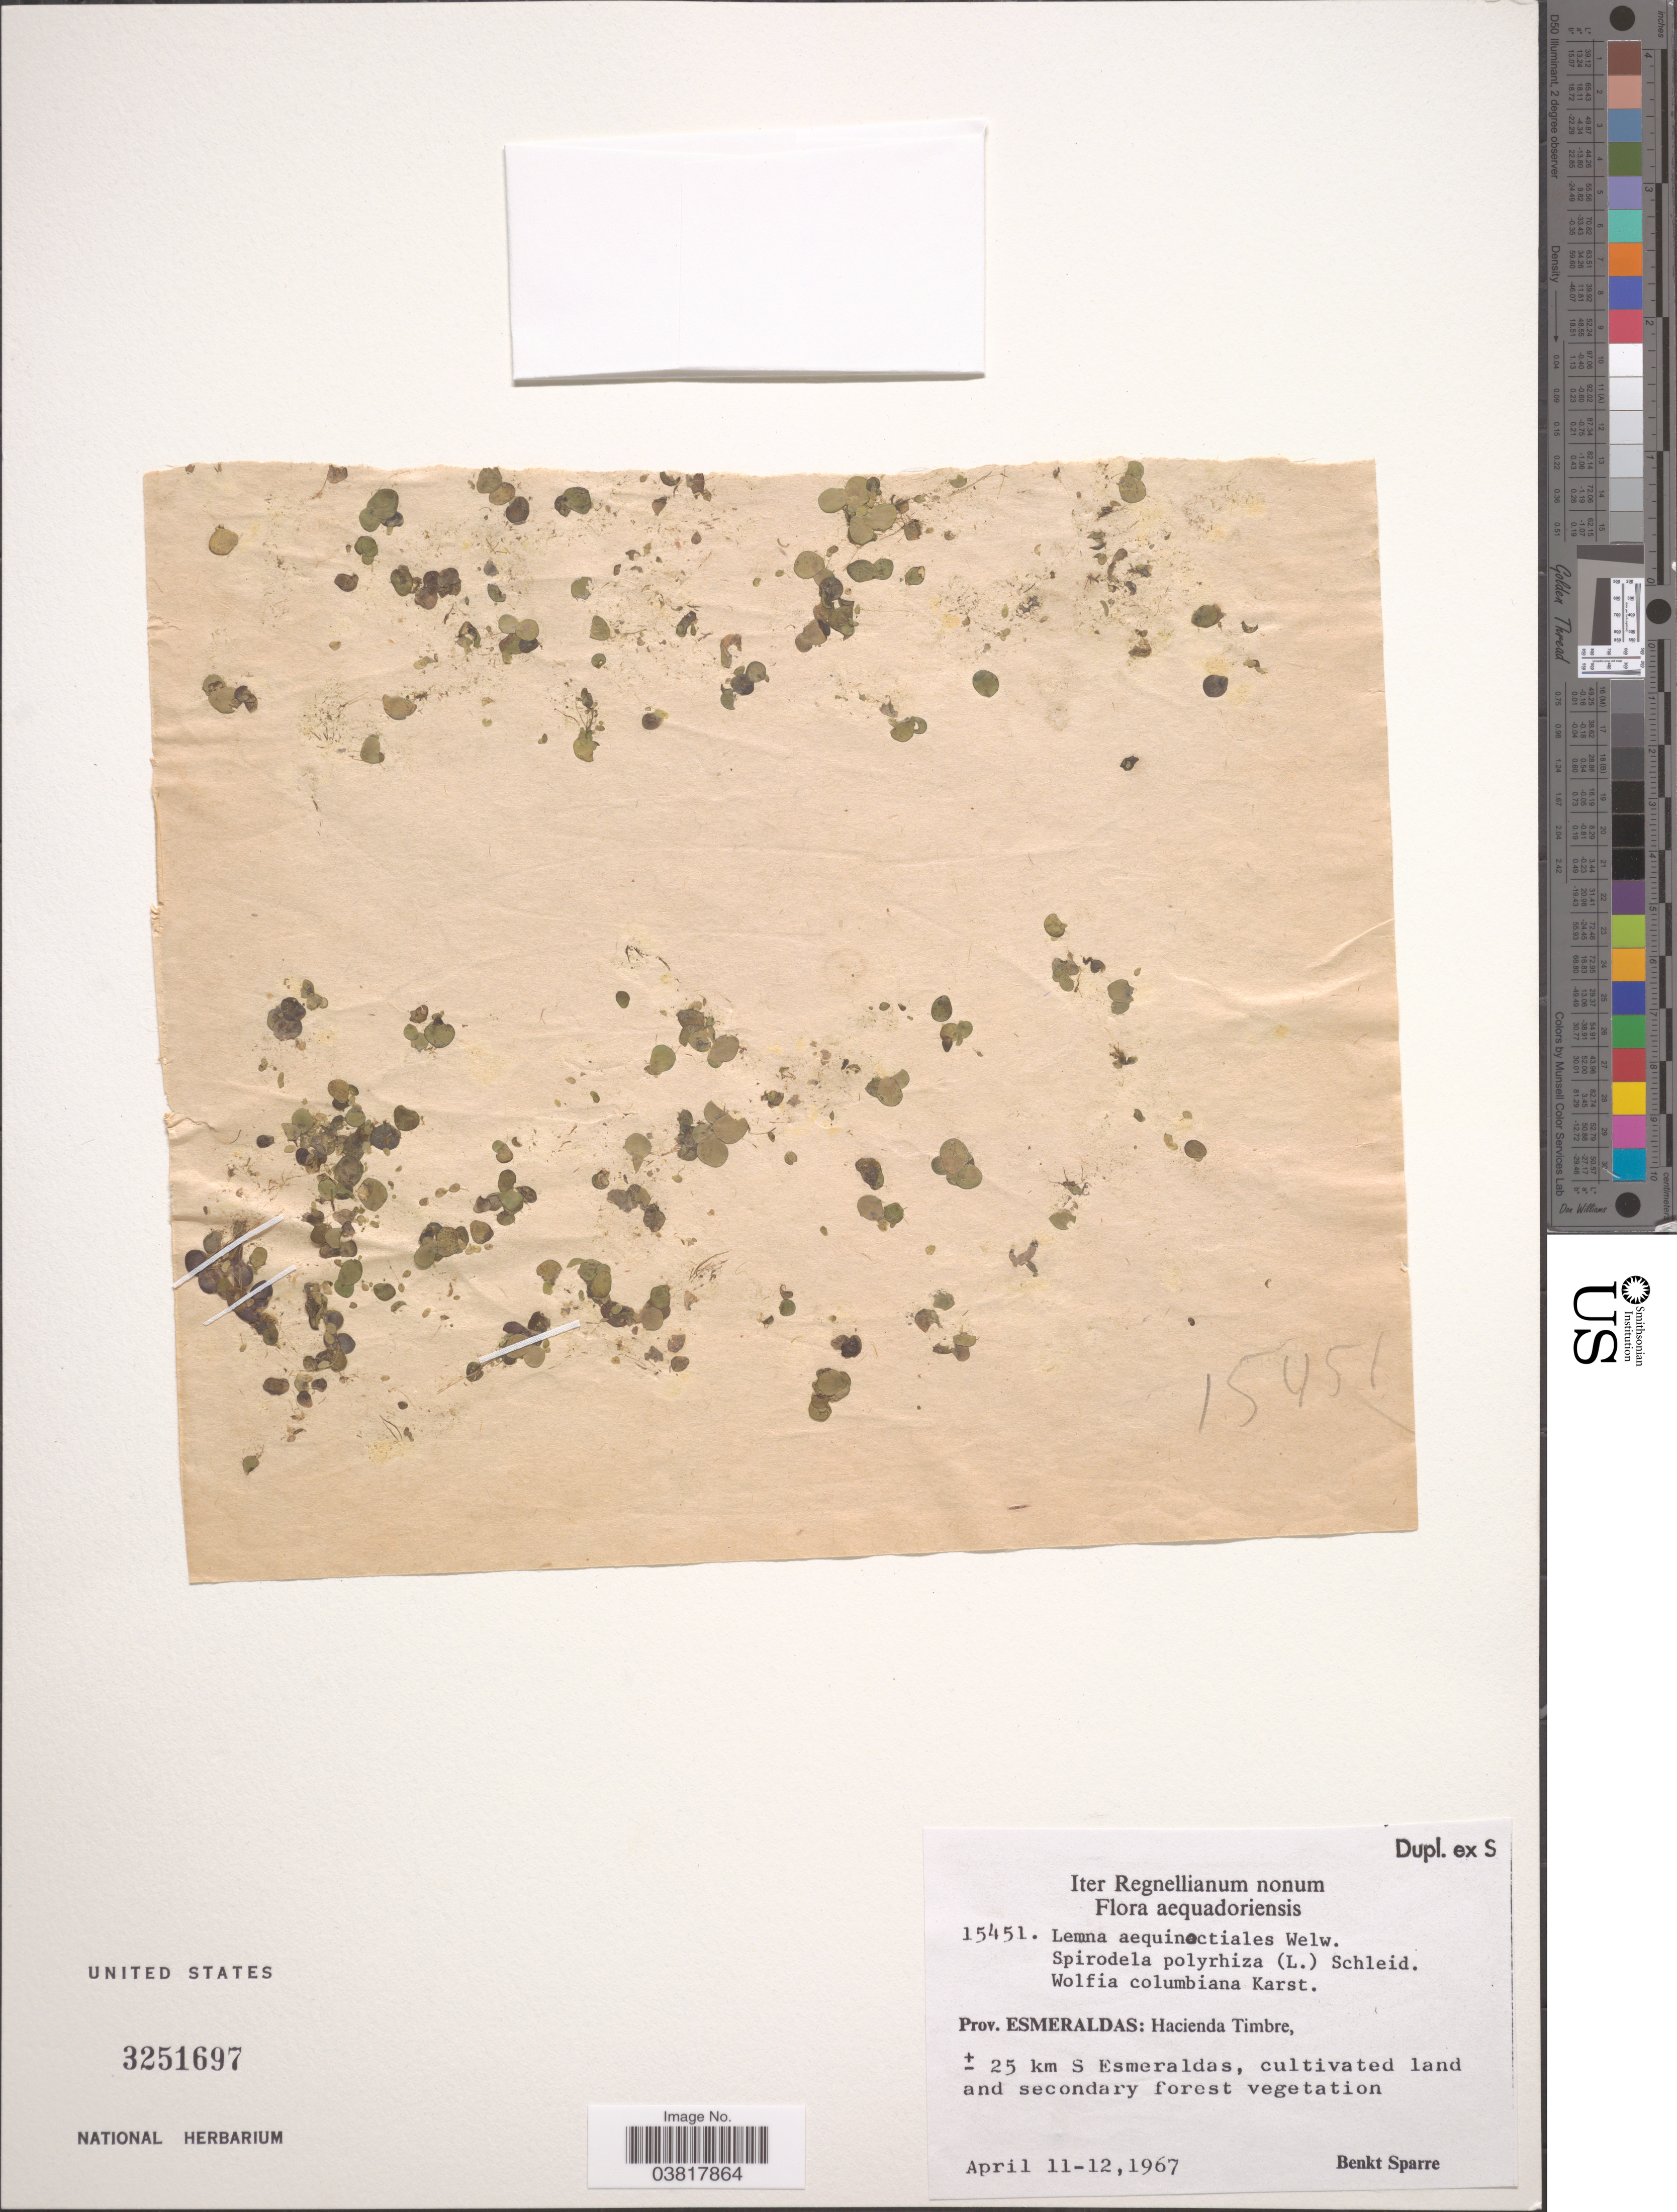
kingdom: Plantae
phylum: Tracheophyta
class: Liliopsida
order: Alismatales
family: Araceae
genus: Lemna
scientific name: Lemna aequinoctialis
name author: Welw.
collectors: B. Sparre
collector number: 15451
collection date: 1967-04-11/1967-04-12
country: Ecuador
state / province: Esmeraldas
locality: Hacienda Timbre, ± 25 km S Esmeraldas.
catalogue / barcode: US 3251697